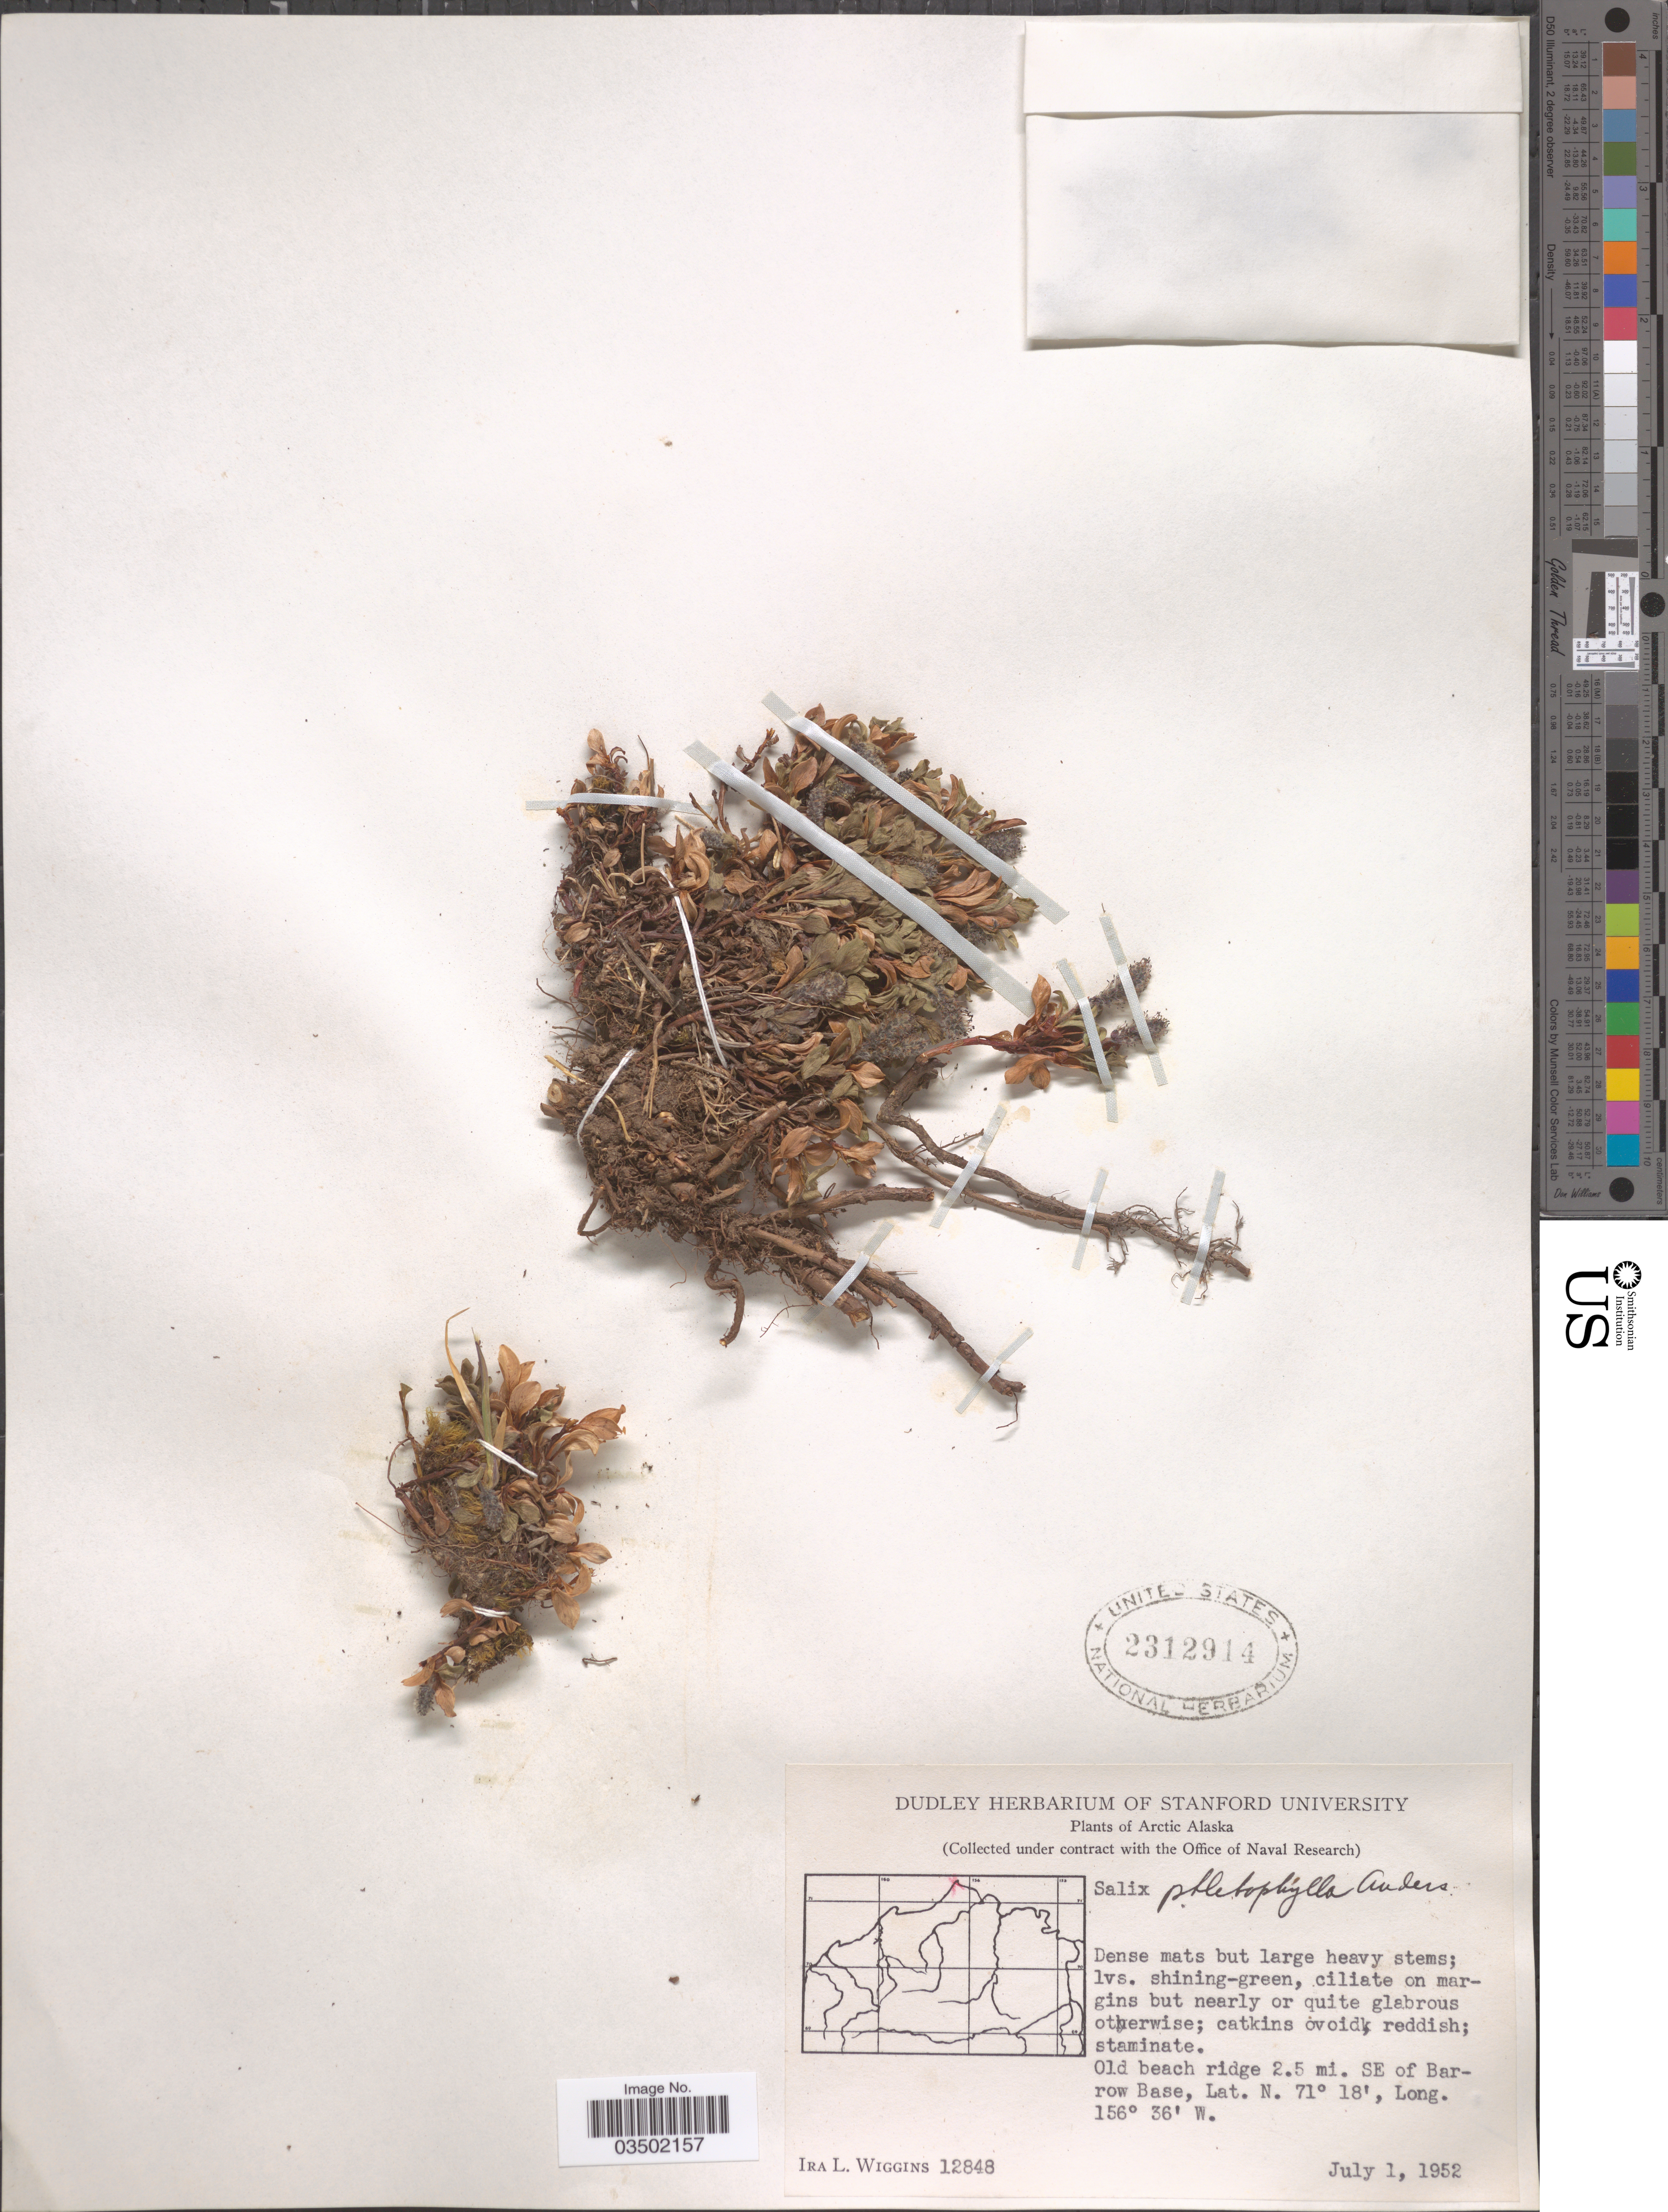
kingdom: Plantae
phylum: Tracheophyta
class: Magnoliopsida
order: Malpighiales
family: Salicaceae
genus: Salix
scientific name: Salix phlebophylla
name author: Andersson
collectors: I. L. Wiggins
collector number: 12848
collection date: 1952-07-01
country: United States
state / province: Alaska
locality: Arctic Alaska. Old beach ridge 2.5 mi. SE of Barrow Base.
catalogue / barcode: US 2312914